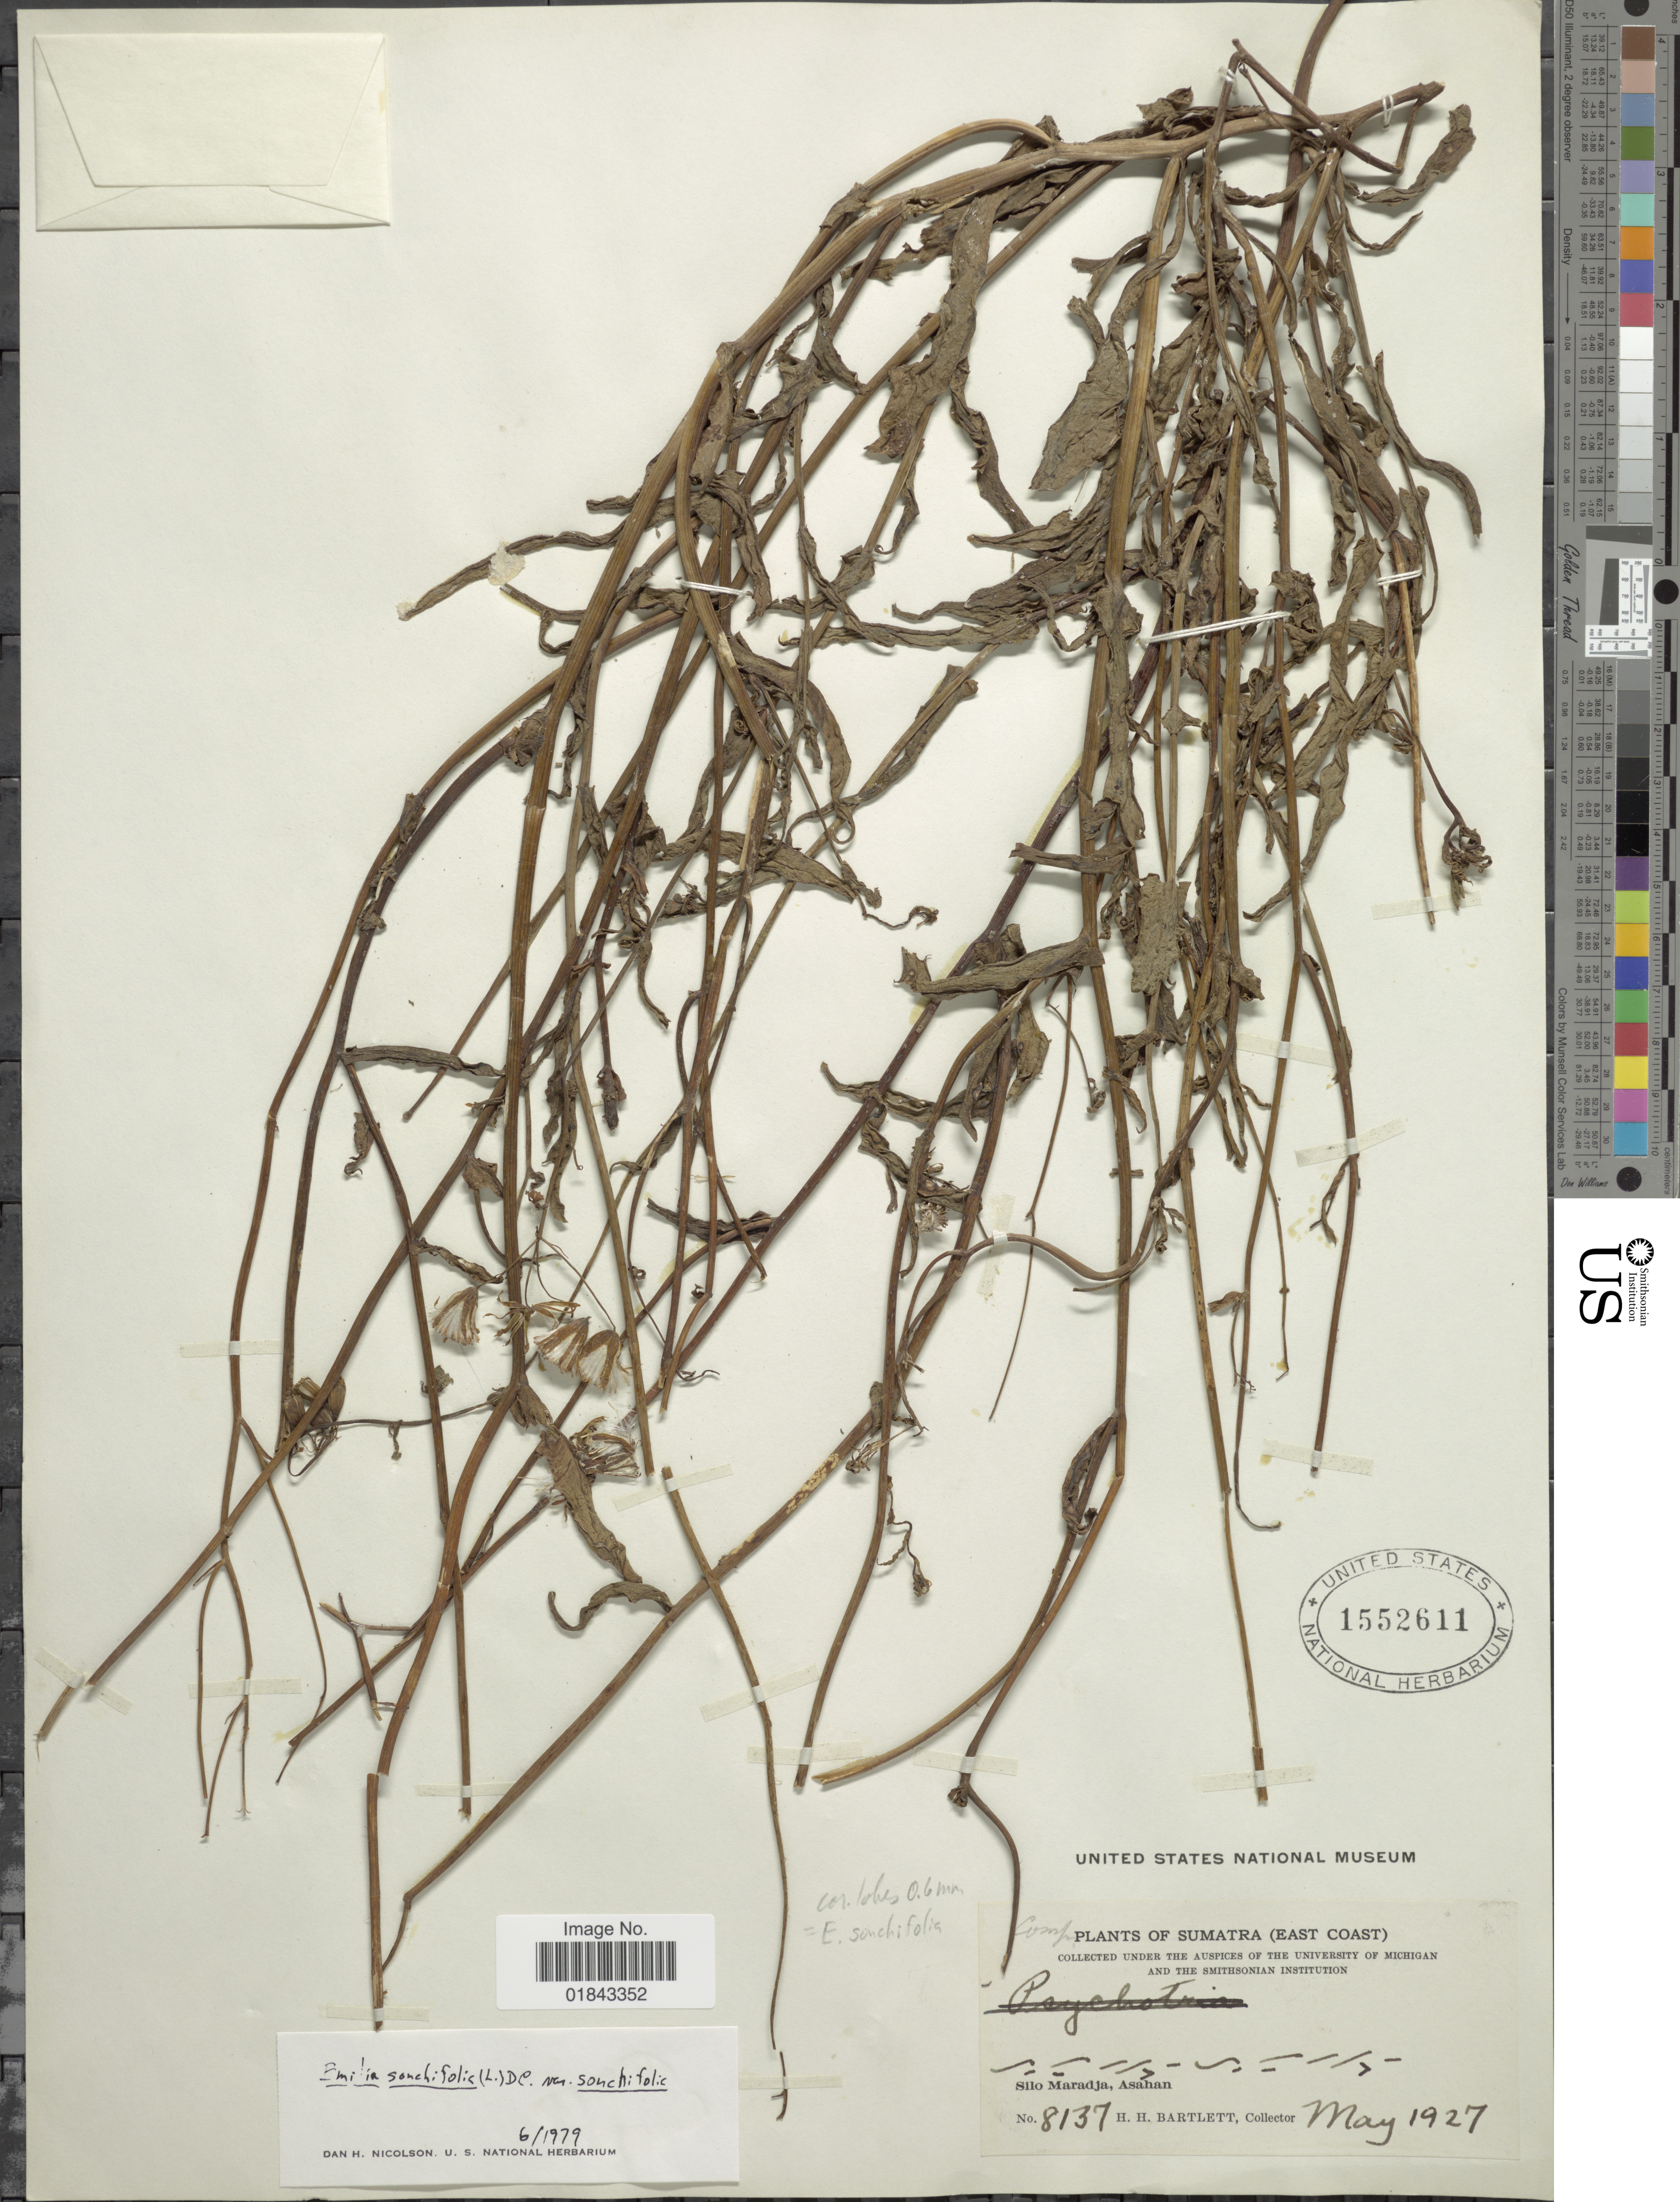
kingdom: Plantae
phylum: Tracheophyta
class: Magnoliopsida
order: Asterales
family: Asteraceae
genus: Emilia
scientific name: Emilia sonchifolia var. javanica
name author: (Burm. f.) Mattf.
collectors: H. H. Bartlett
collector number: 8137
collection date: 1927-05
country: Indonesia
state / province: Sumatra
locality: (East Coast), Silo Maradja, Asahan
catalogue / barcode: US 1552611